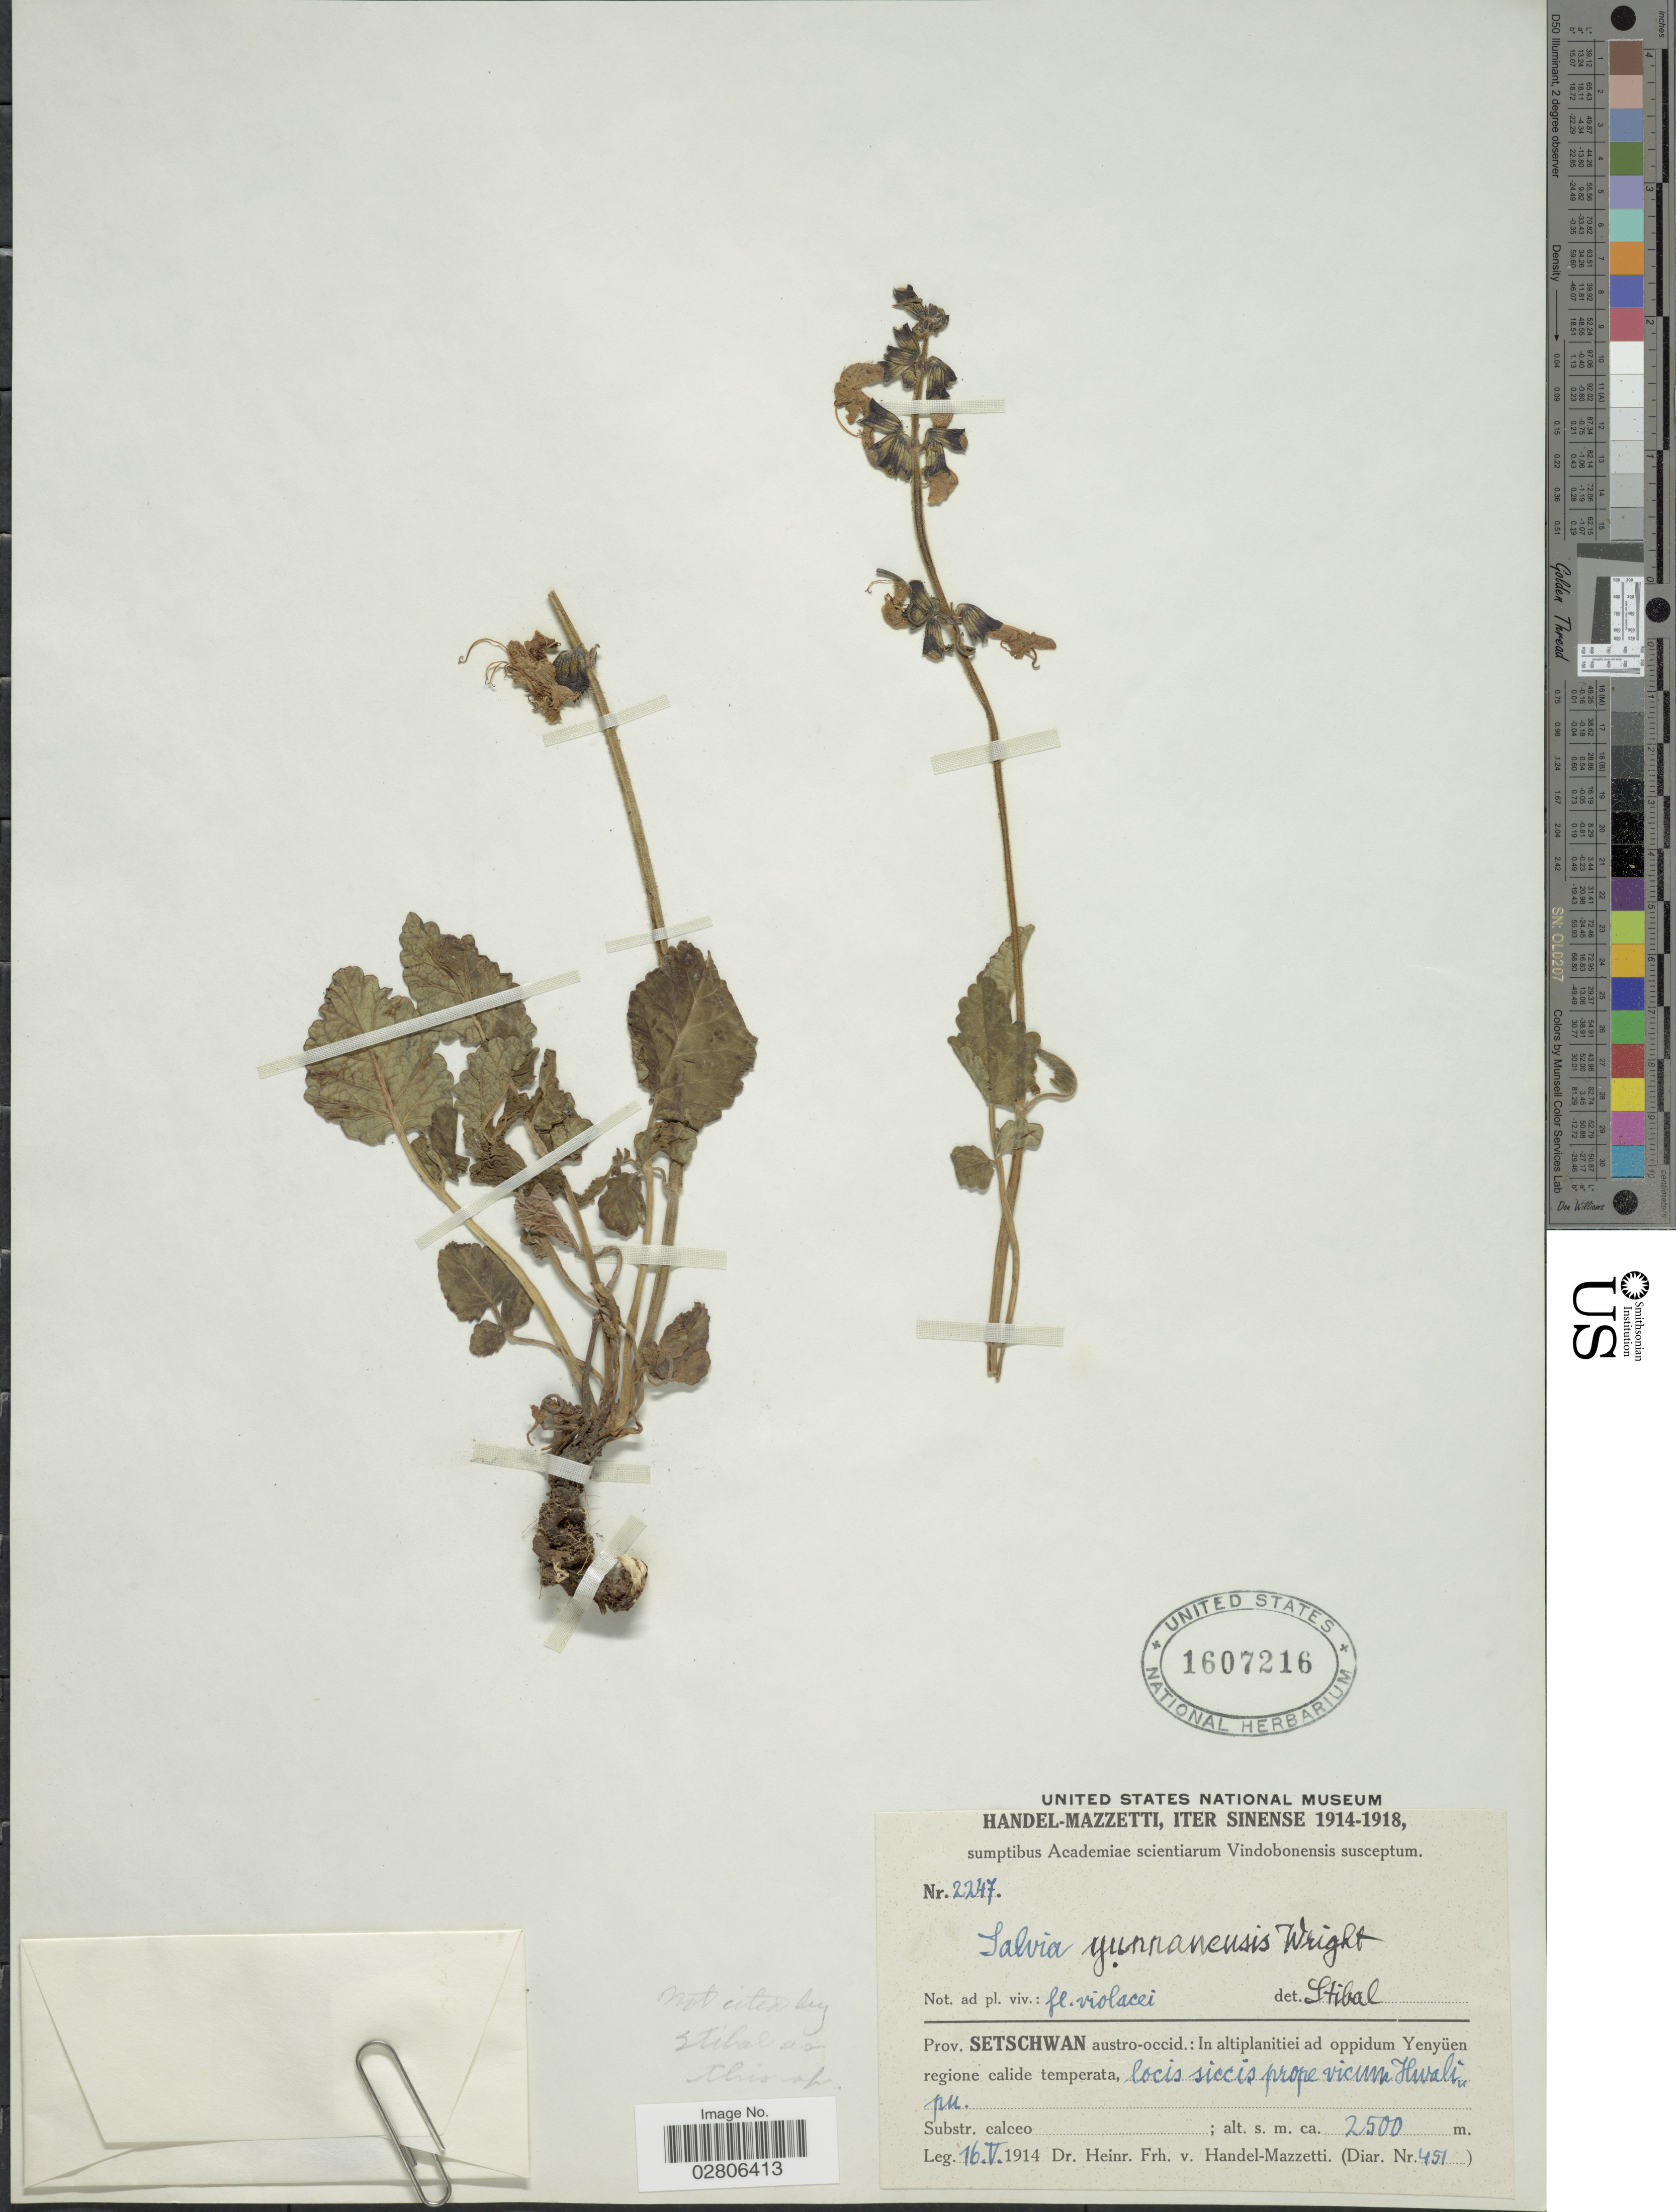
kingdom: Plantae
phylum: Tracheophyta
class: Magnoliopsida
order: Lamiales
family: Lamiaceae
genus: Salvia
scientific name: Salvia yunnanensis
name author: C.H. Wright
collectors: H. Handel-Mazzetti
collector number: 2247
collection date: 1914-05-16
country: China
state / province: Sichuan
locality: Prov. Setschwan austro-occid.: In altiplanitiei ad oppidum Yenyüen regione calide temperata, locis siccis prope vicum Hwali pu.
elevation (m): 2500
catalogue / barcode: US 1607216